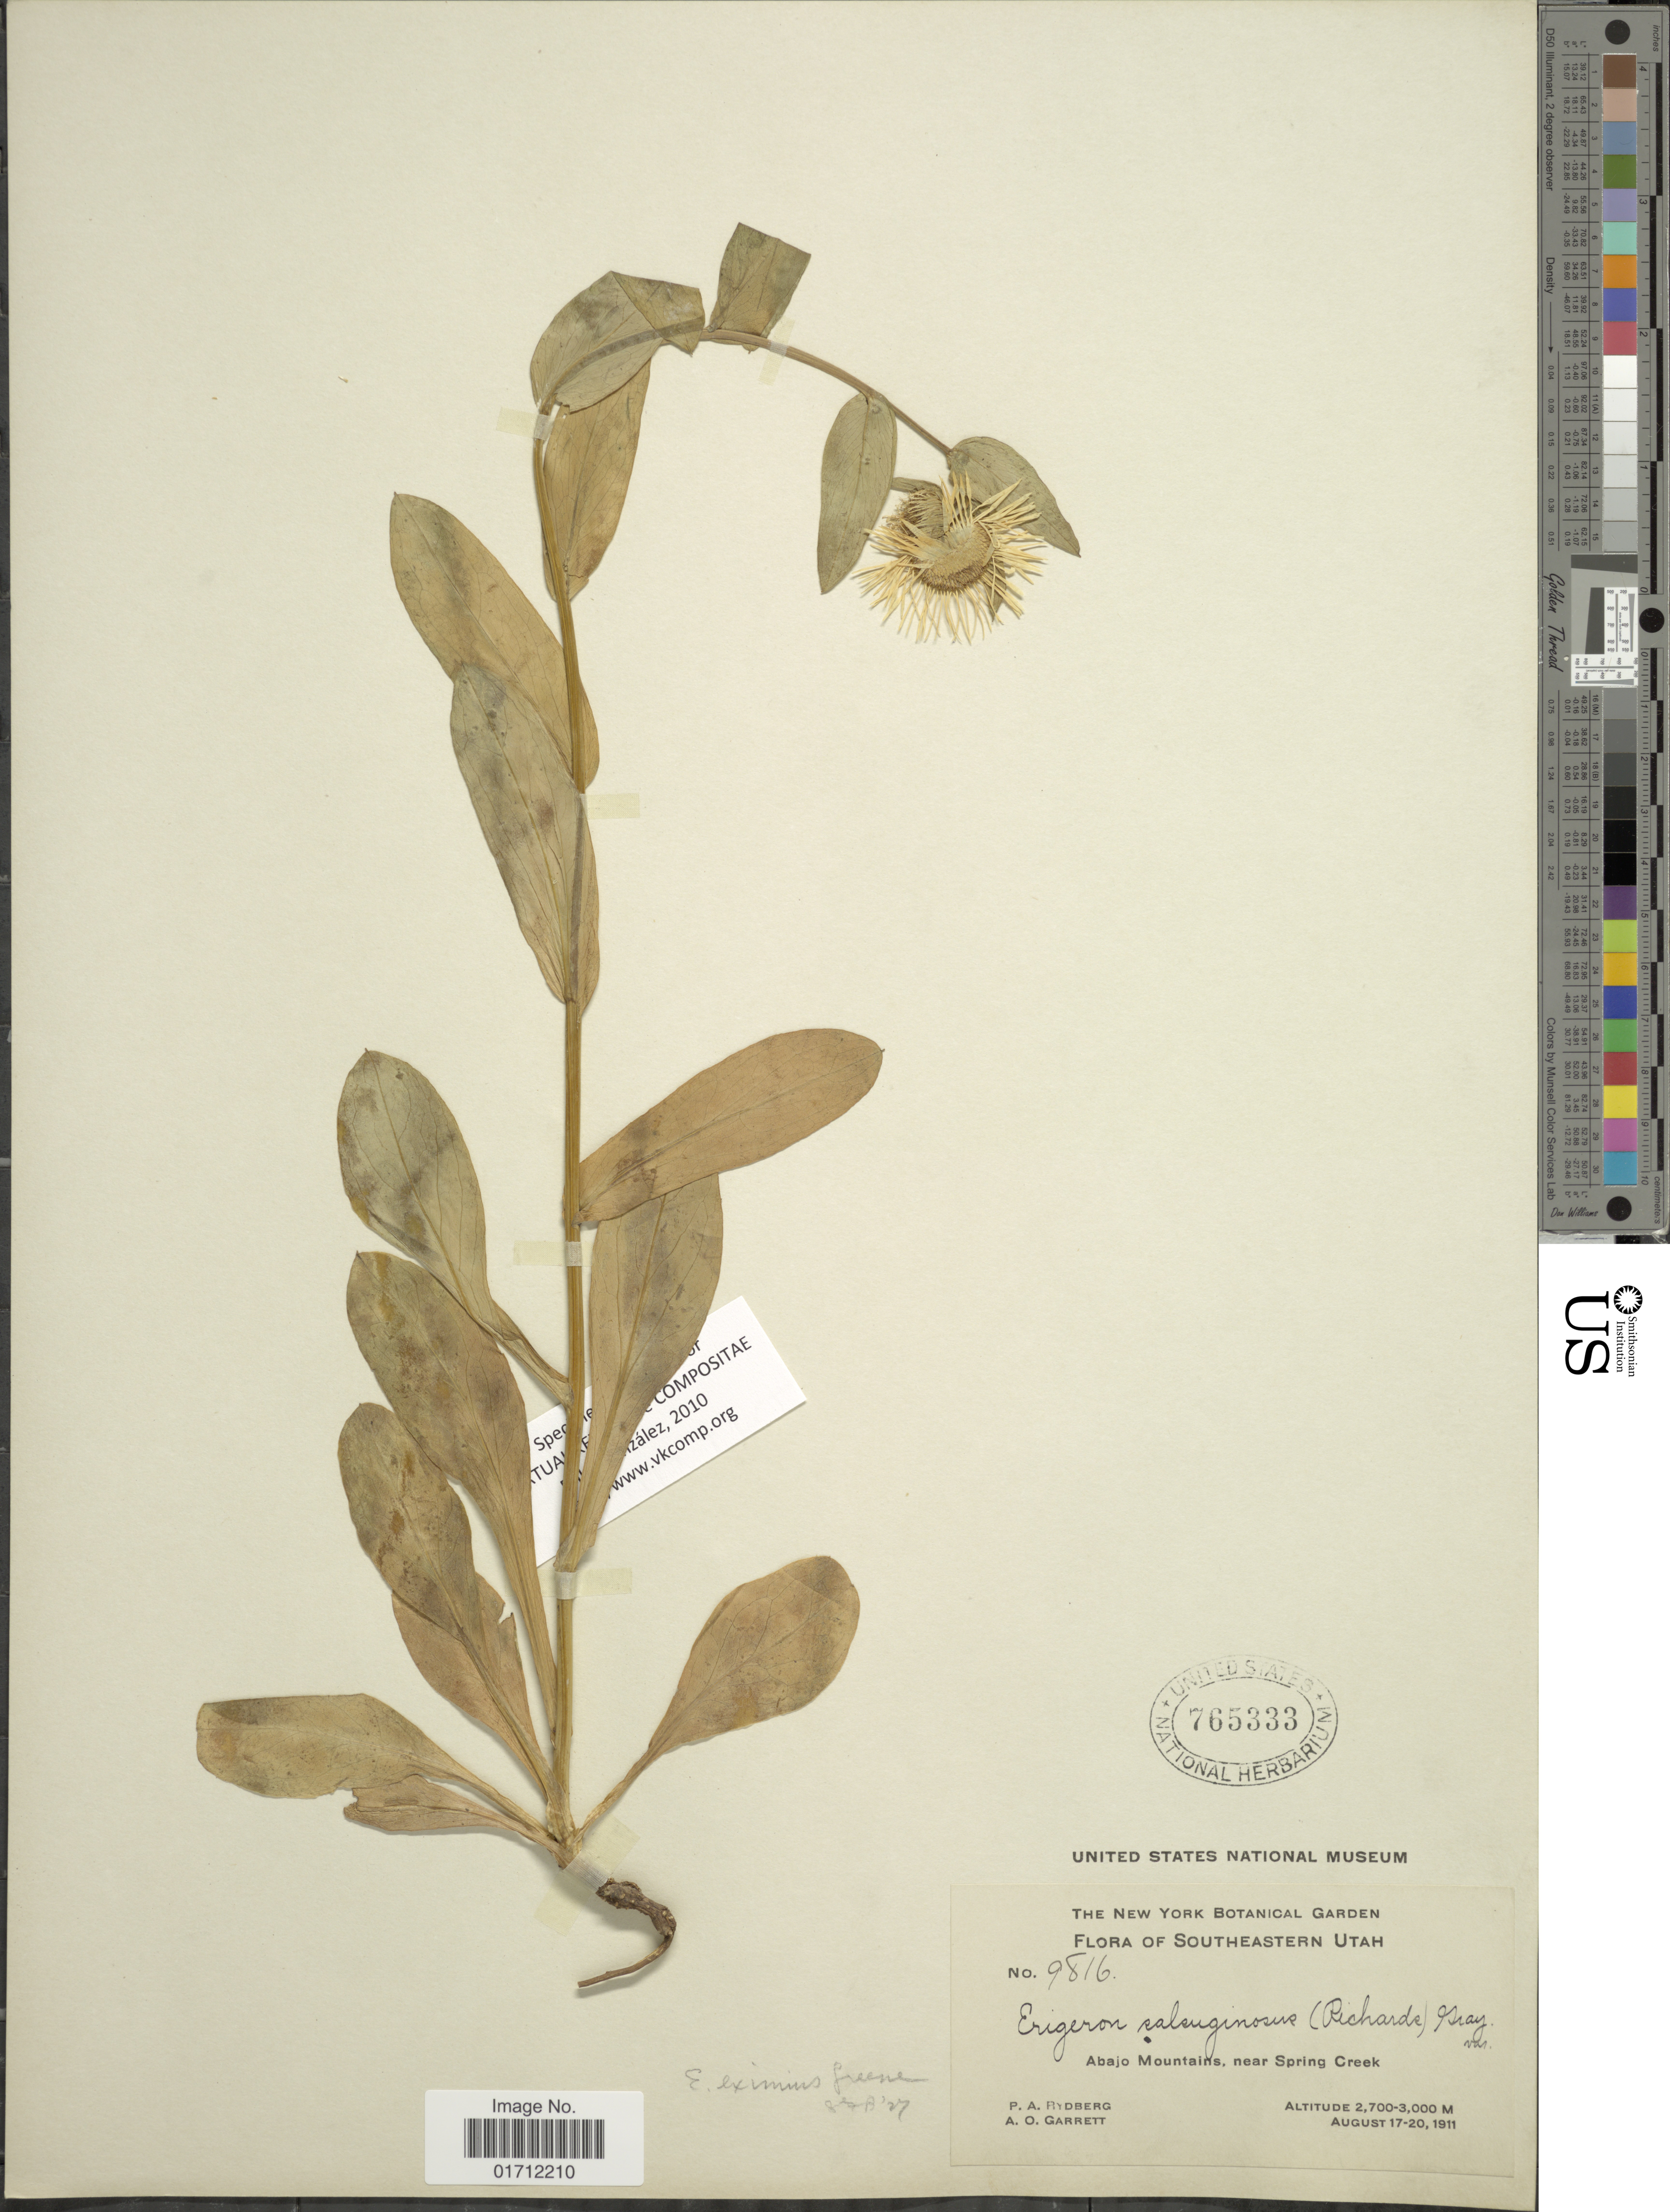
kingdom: Plantae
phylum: Tracheophyta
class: Magnoliopsida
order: Asterales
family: Asteraceae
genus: Erigeron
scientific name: Erigeron eximius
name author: Greene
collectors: P. A. Rydberg & A. O. Garrett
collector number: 9816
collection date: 1911-08-17/1911-08-20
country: United States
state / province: Utah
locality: Southeastern Utah, Abajo Mountains, near Spring Creek.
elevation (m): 2700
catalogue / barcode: US 765333